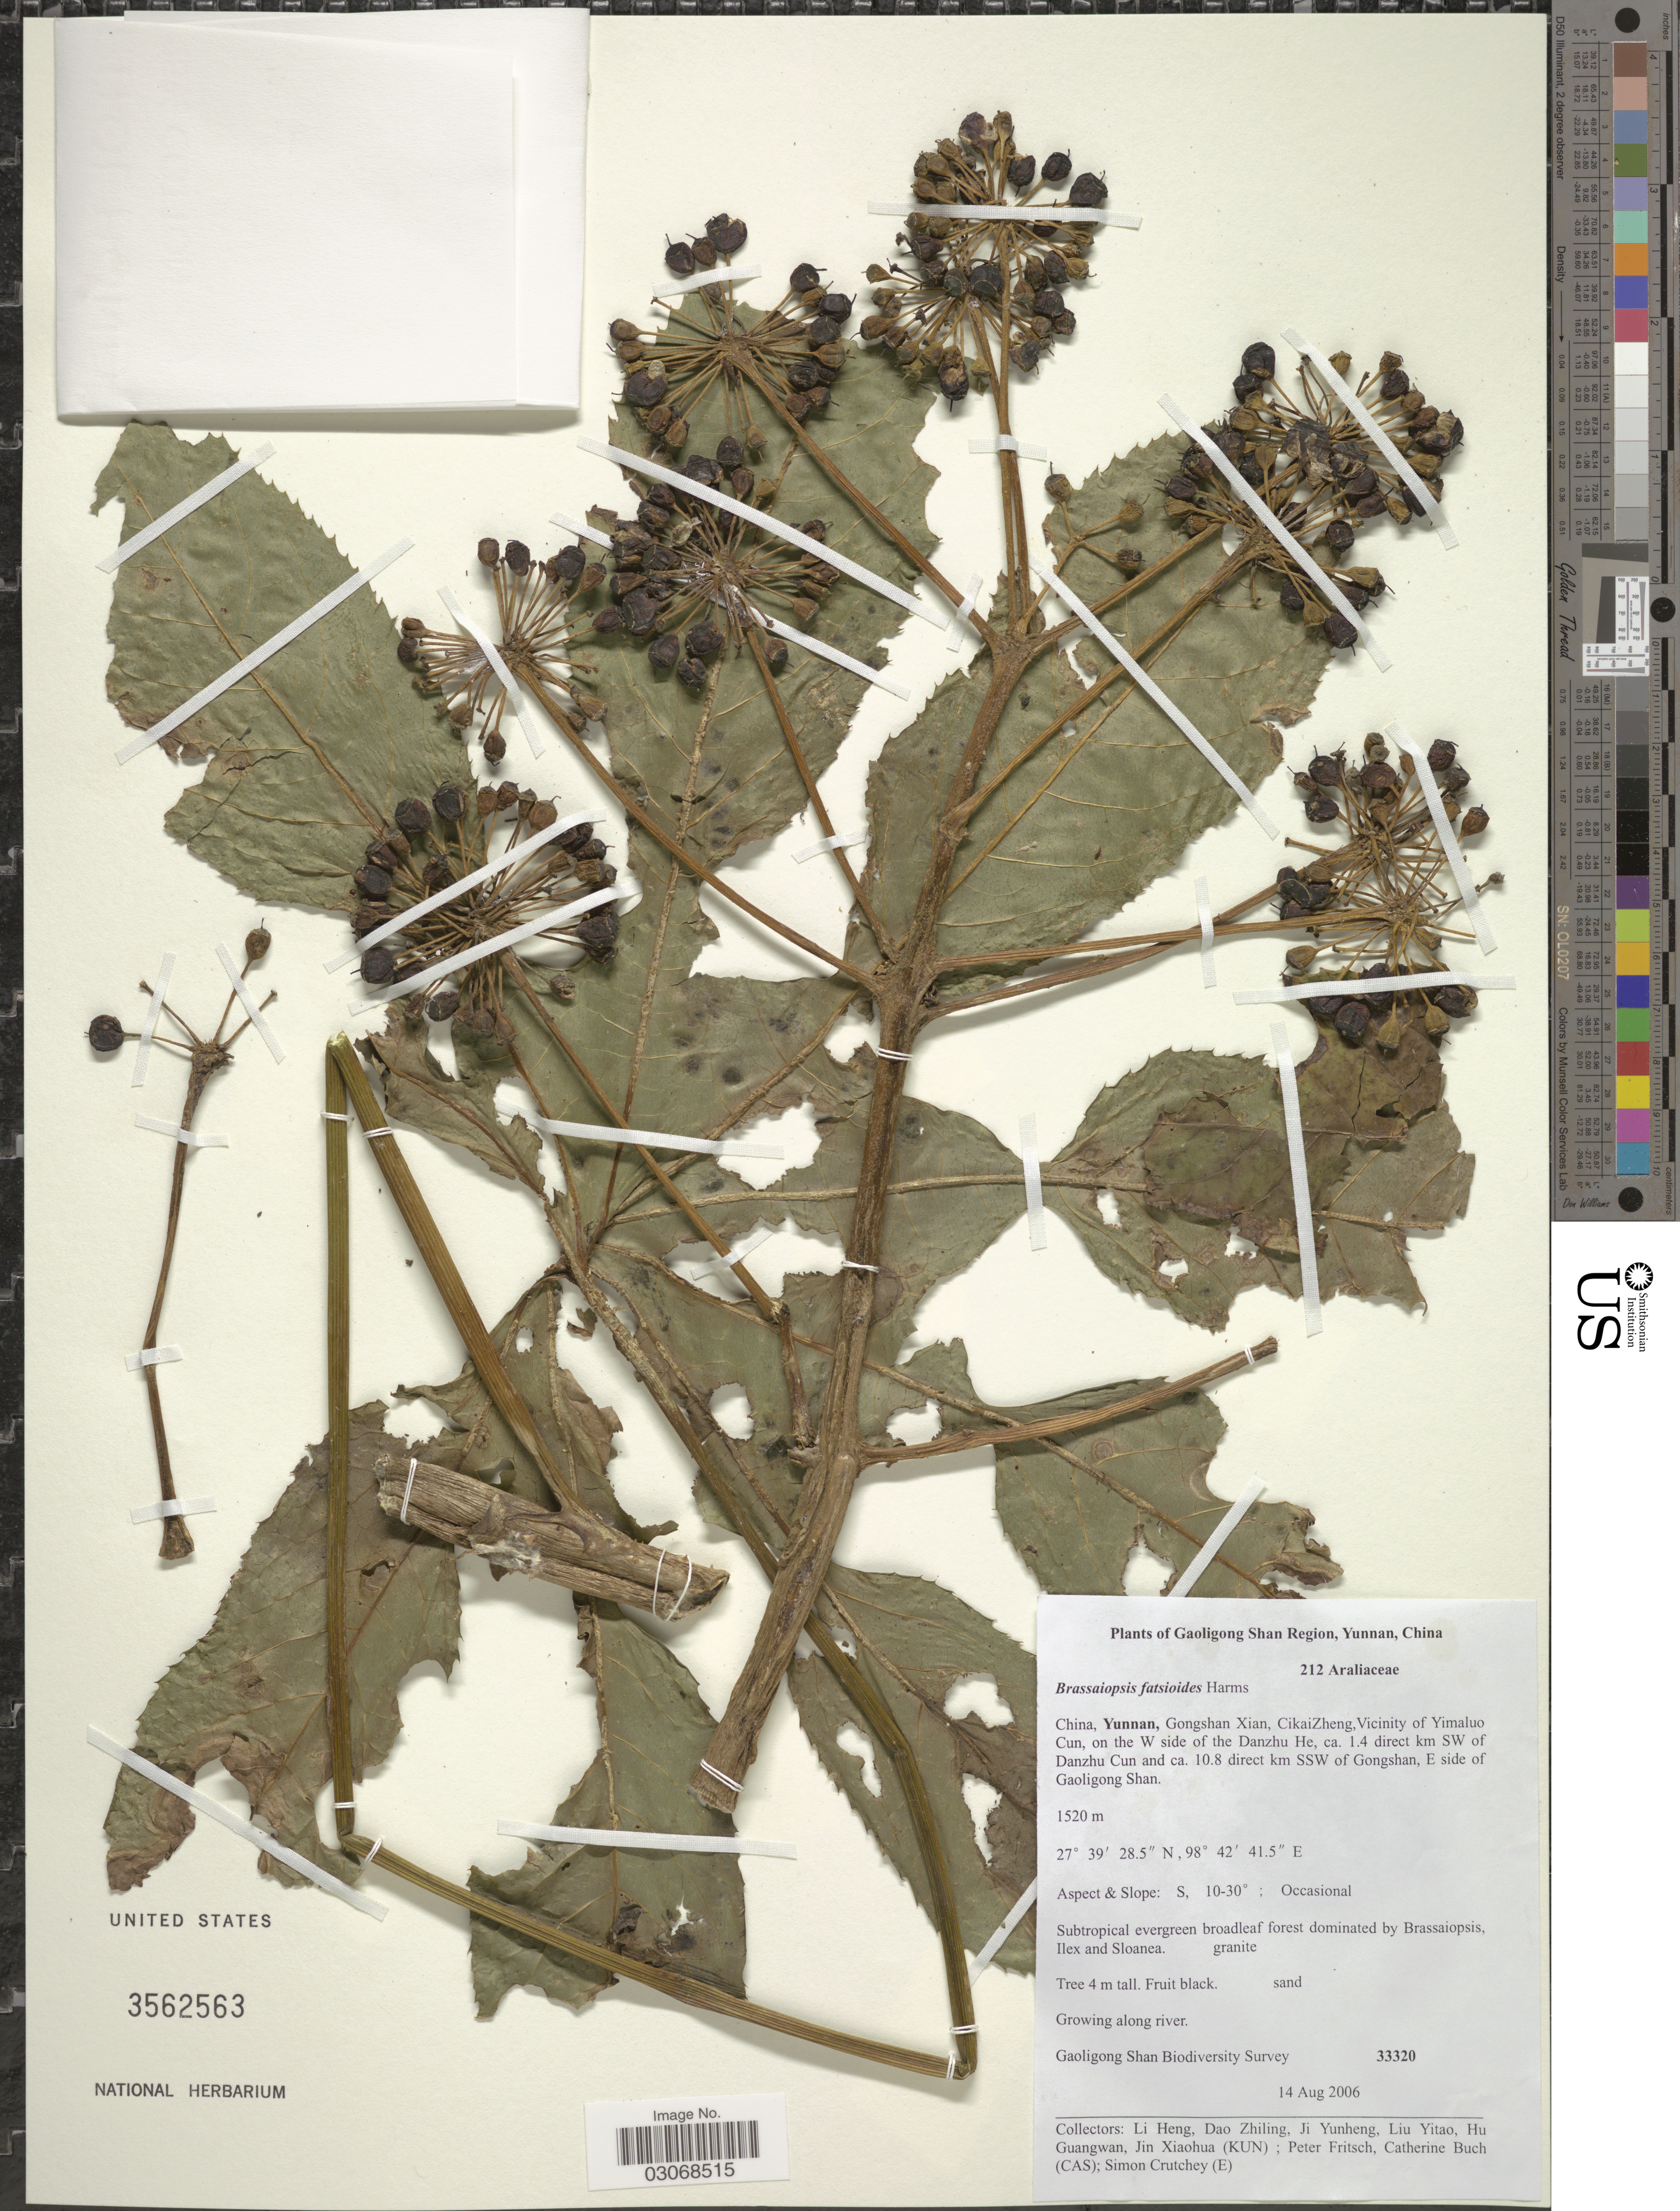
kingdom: Plantae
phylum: Tracheophyta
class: Magnoliopsida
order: Apiales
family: Araliaceae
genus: Brassaiopsis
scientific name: Brassaiopsis fatsioides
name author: Harms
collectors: Gaoligong Shan Biodiversity Survey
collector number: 33320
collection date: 2006-08-14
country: China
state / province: Yunnan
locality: Gaoligong Shan Region. Gongshan Xian, CikaiZheng, Vicinity of Yimaluo Cun, on the W side of the Danzhu He, ca. 1.4 direct km SW of Danzhu Cun and ca. 10.8 direct km SSW of Gongshan, E side of Gaoligong Shan.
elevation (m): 1520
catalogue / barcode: US 3562563